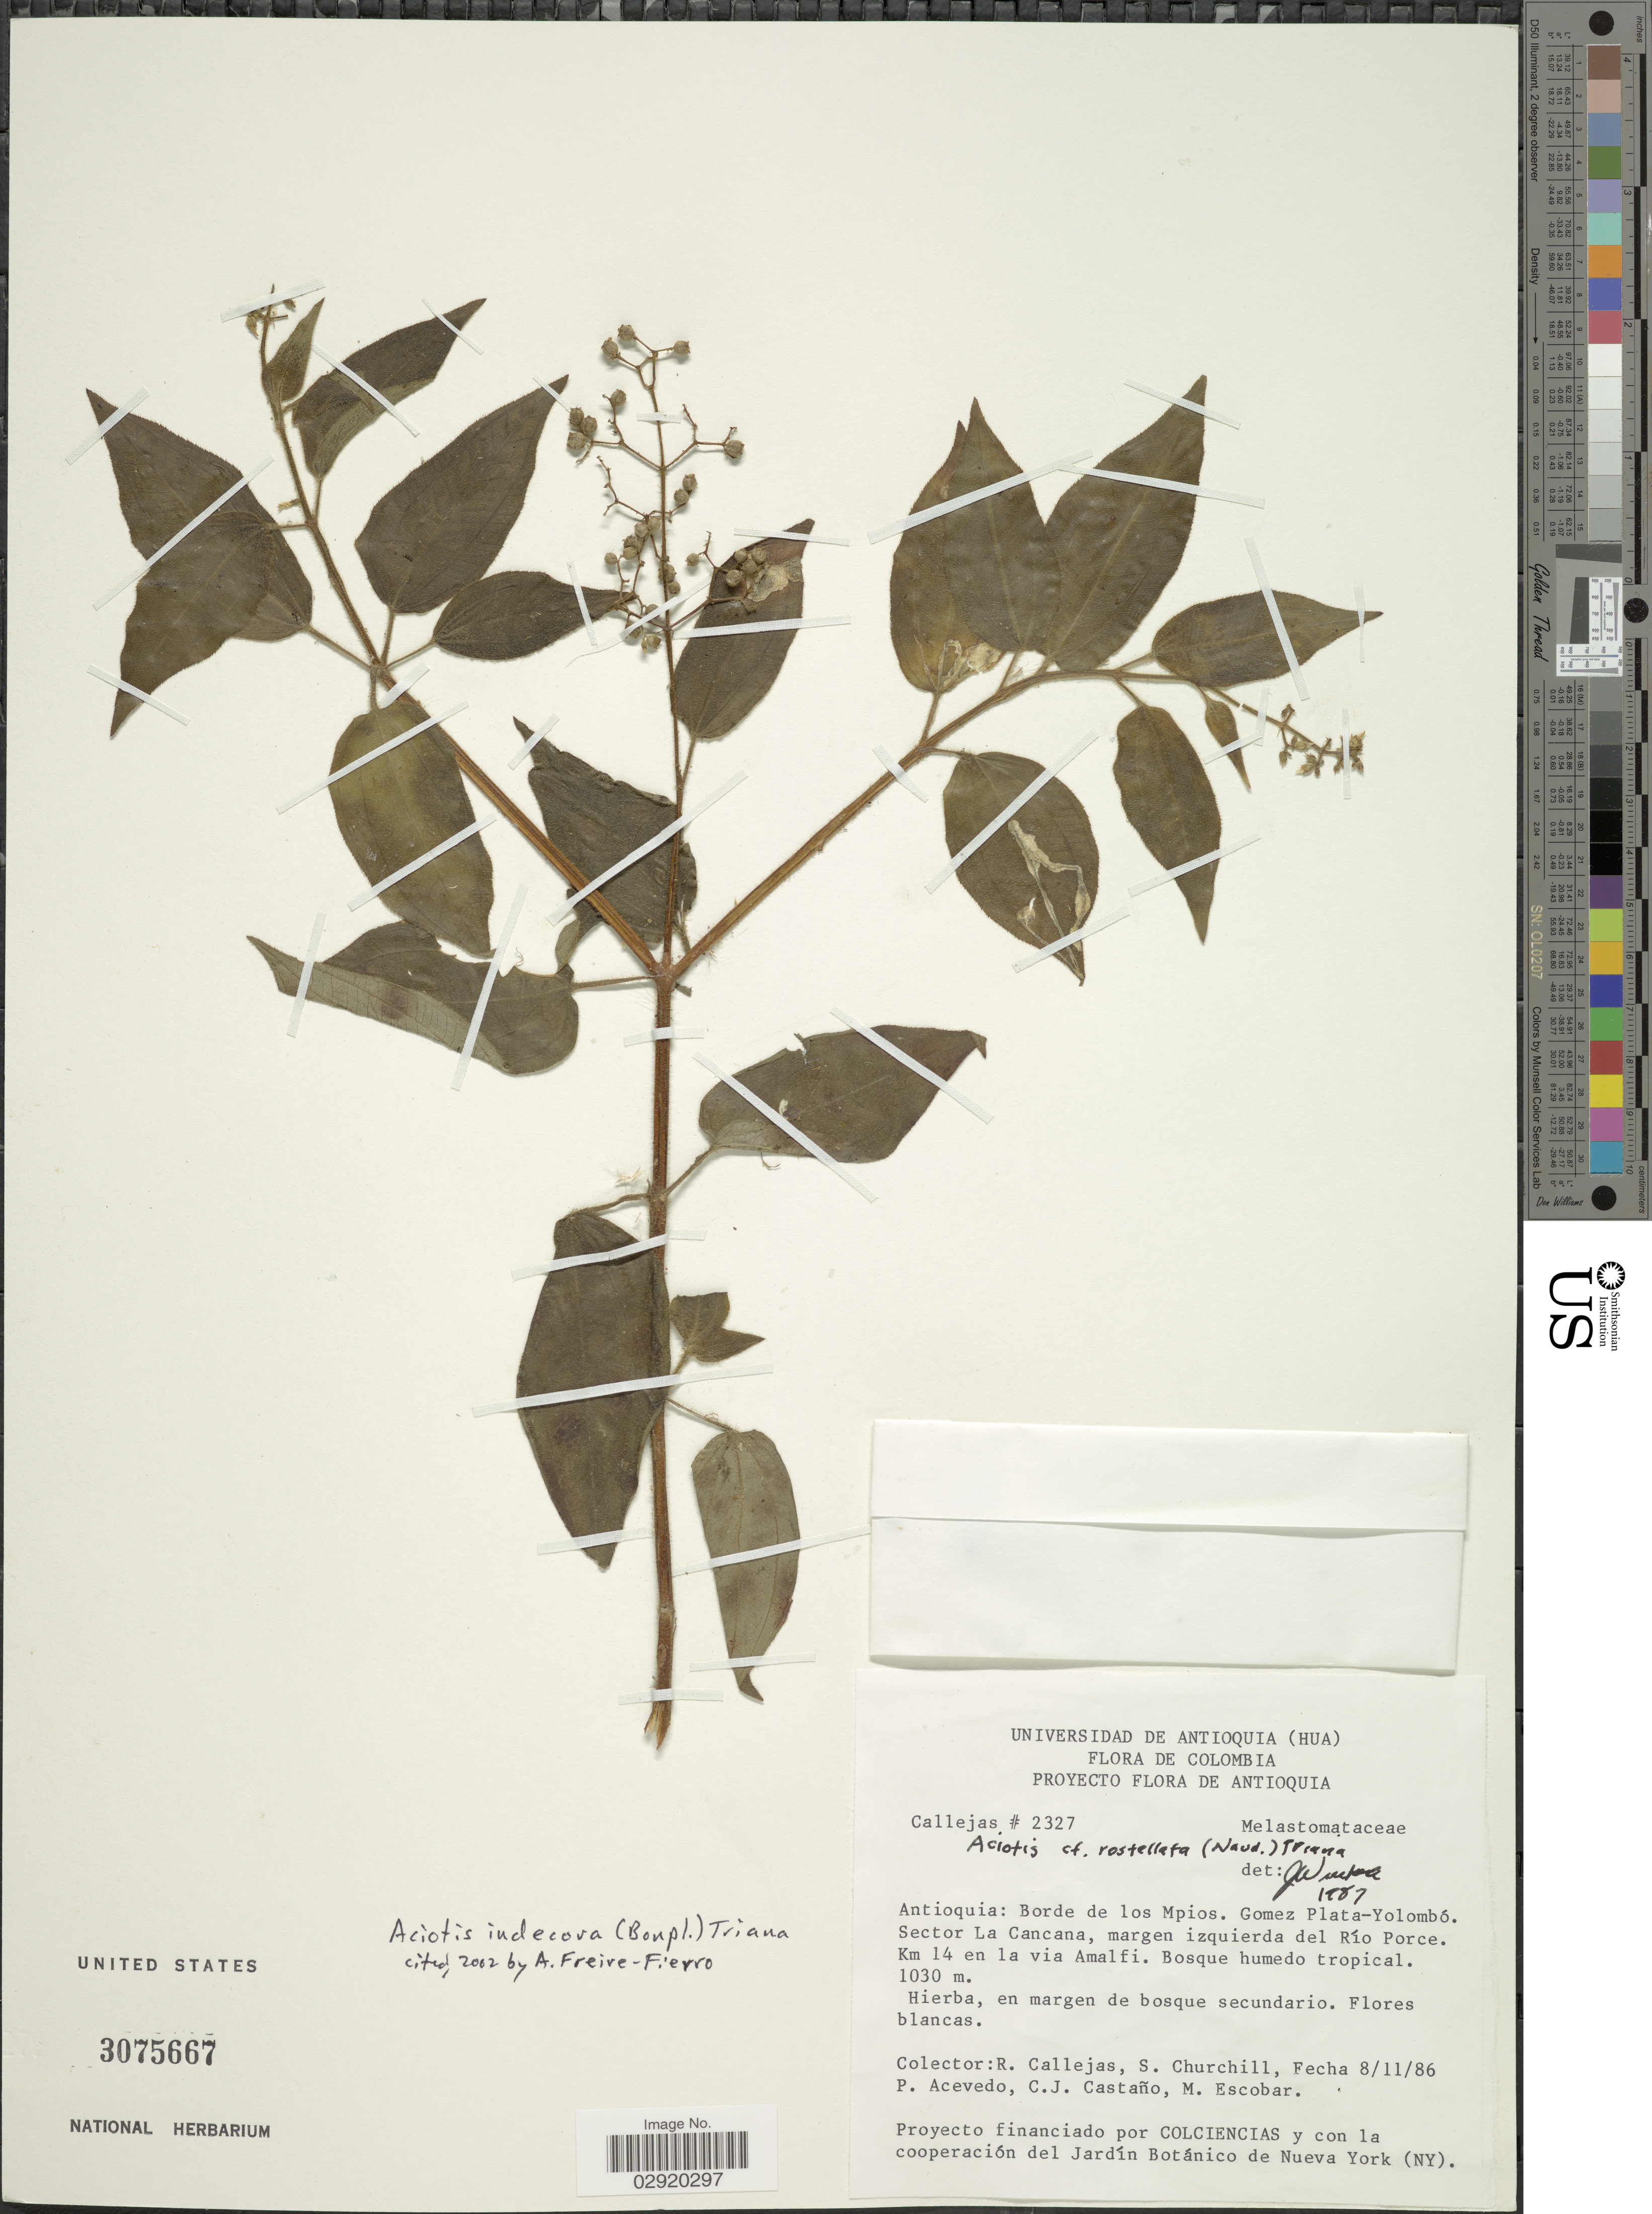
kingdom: Plantae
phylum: Tracheophyta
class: Magnoliopsida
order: Myrtales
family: Melastomataceae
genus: Aciotis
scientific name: Aciotis indecora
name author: (Bonpl.) Triana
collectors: R. Callejas, S. Churchill, P. Acevedo-Rodr., C. Castaño & M. Escobar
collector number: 2327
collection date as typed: Transcribed d/m/y: 8/11/86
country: Colombia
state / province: Antioquia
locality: Antioquia: Borde de los Mpios. Gomez Plata-Yolombó. Sector La Cancana, margen izquierda del Río Porce. Km 14 en la via Amalfi.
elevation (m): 1030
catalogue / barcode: US 3075667